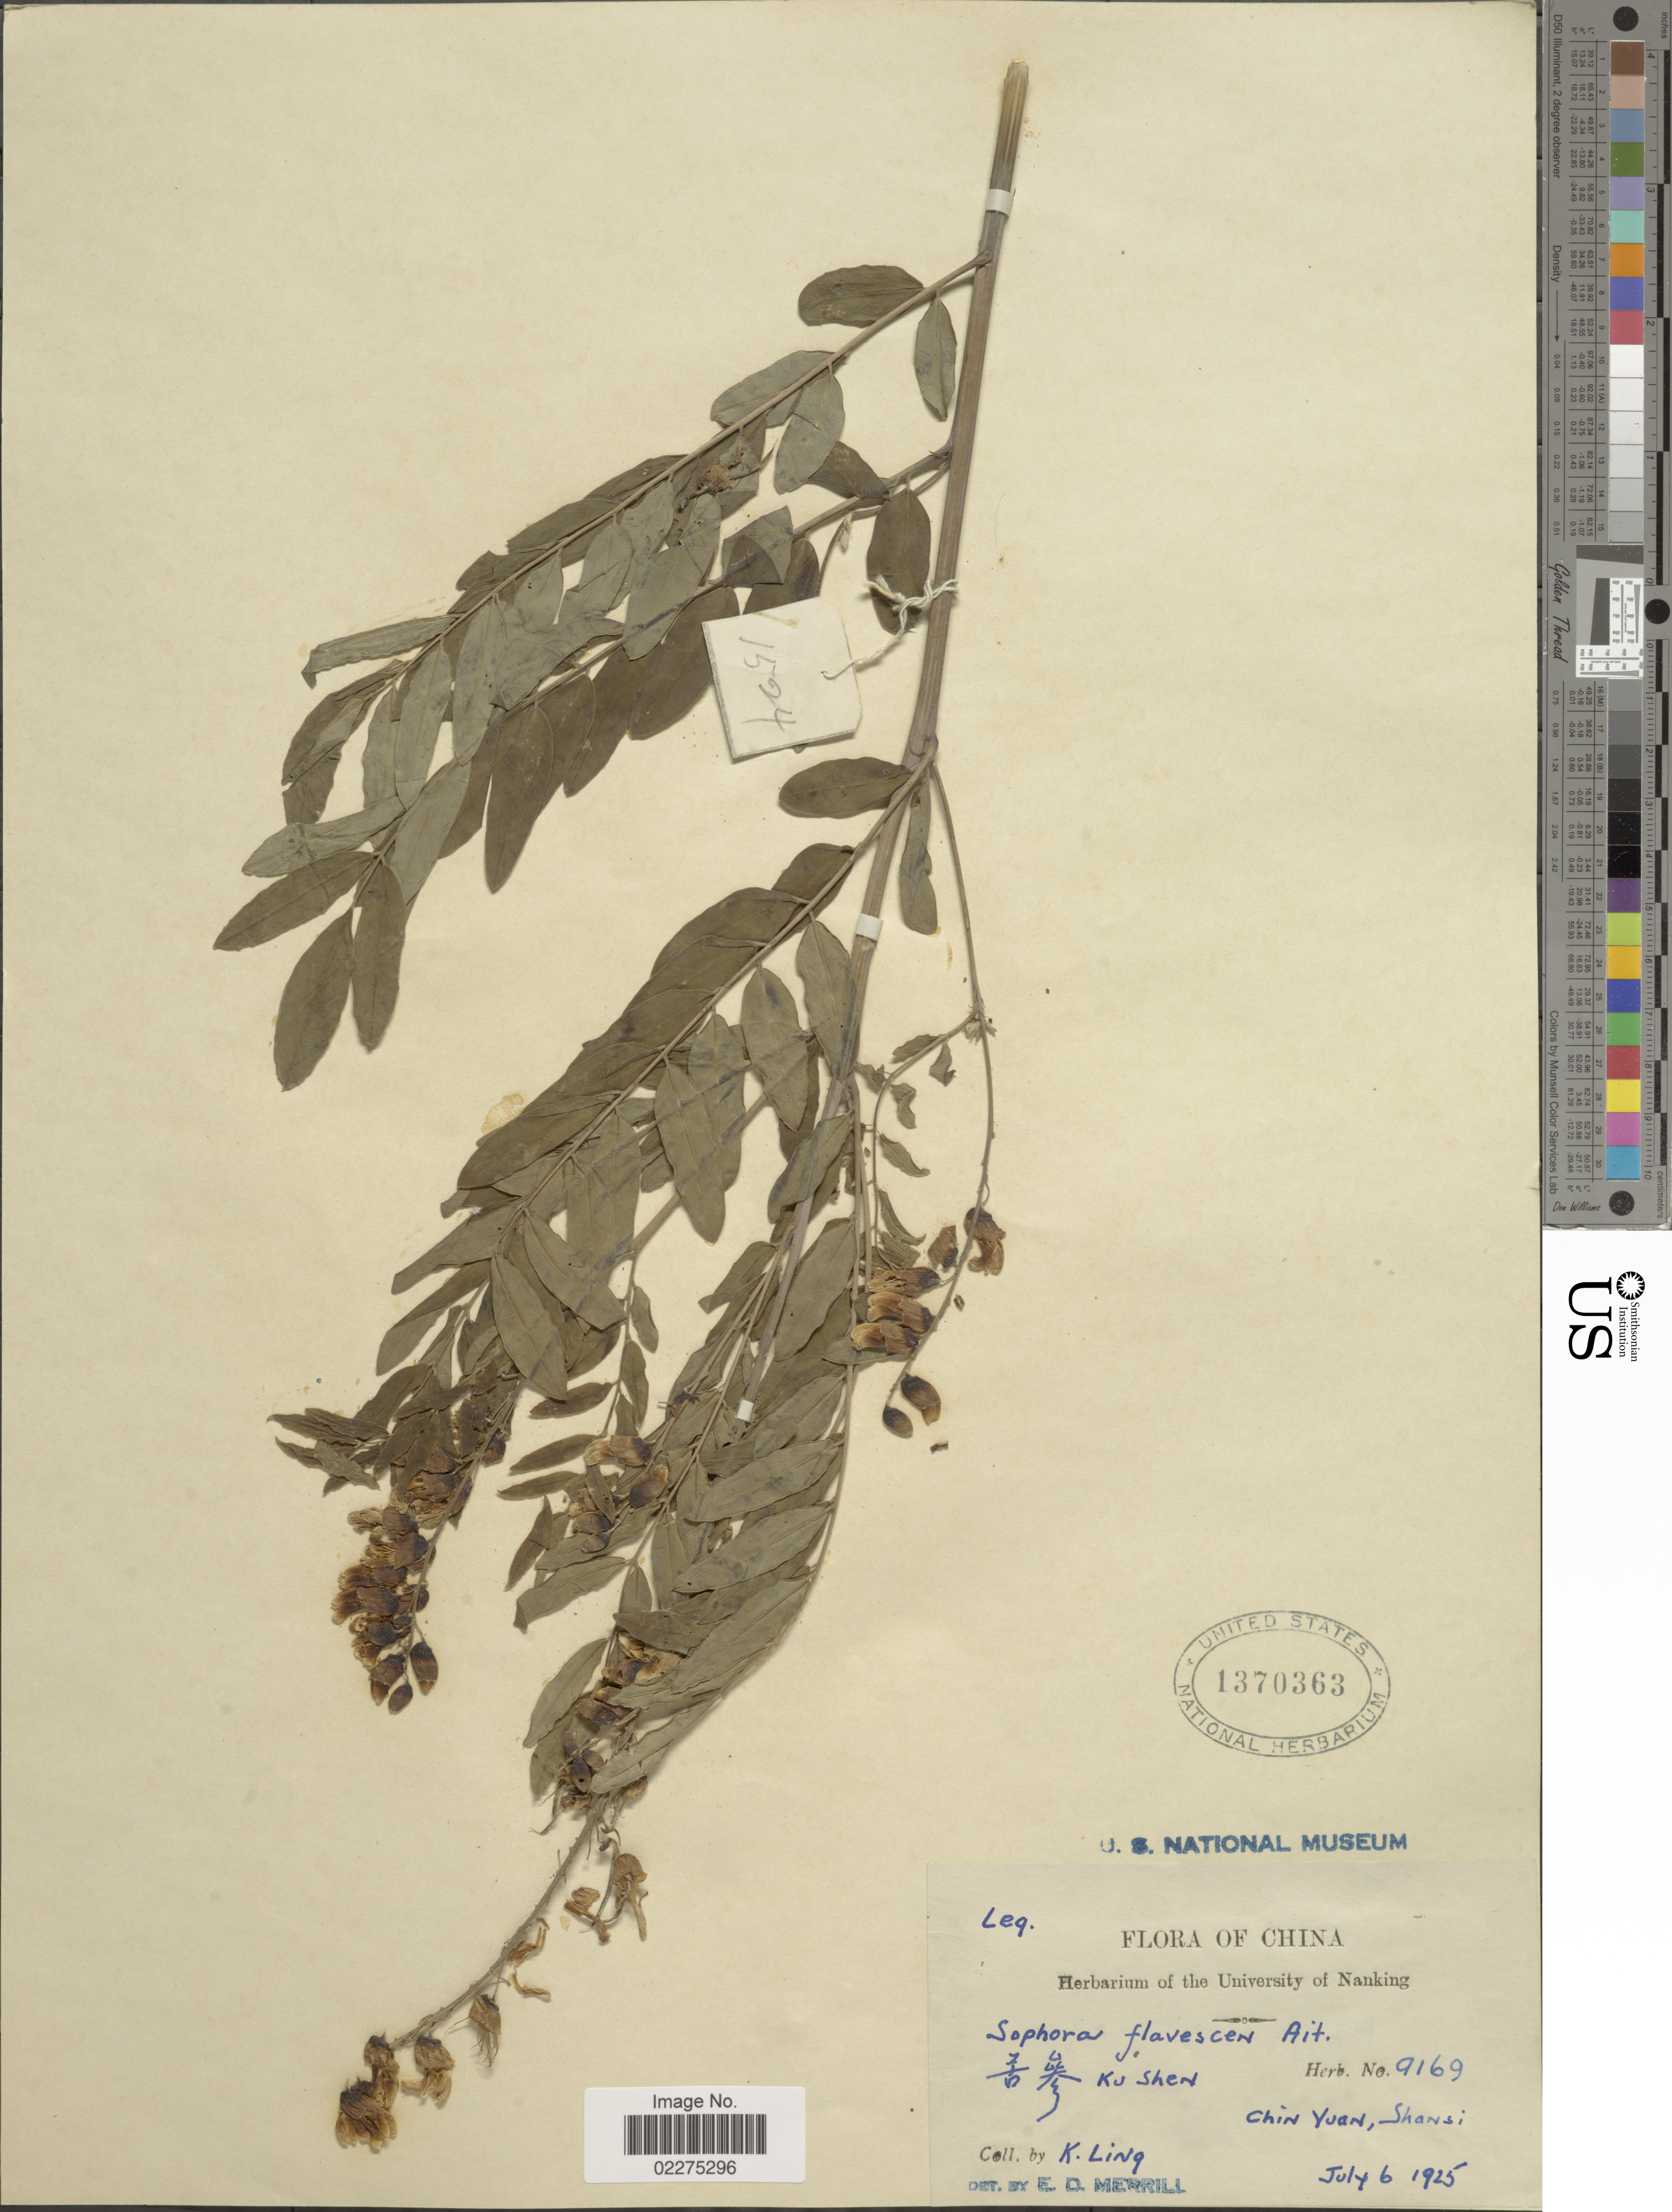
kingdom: Plantae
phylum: Tracheophyta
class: Magnoliopsida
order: Fabales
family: Fabaceae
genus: Sophora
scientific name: Sophora flavescens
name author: Aiton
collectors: K. Ling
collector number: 9169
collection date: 1925-07-06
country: China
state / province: Shanxi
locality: Chin Yuan, Shansi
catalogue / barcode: US 1370363